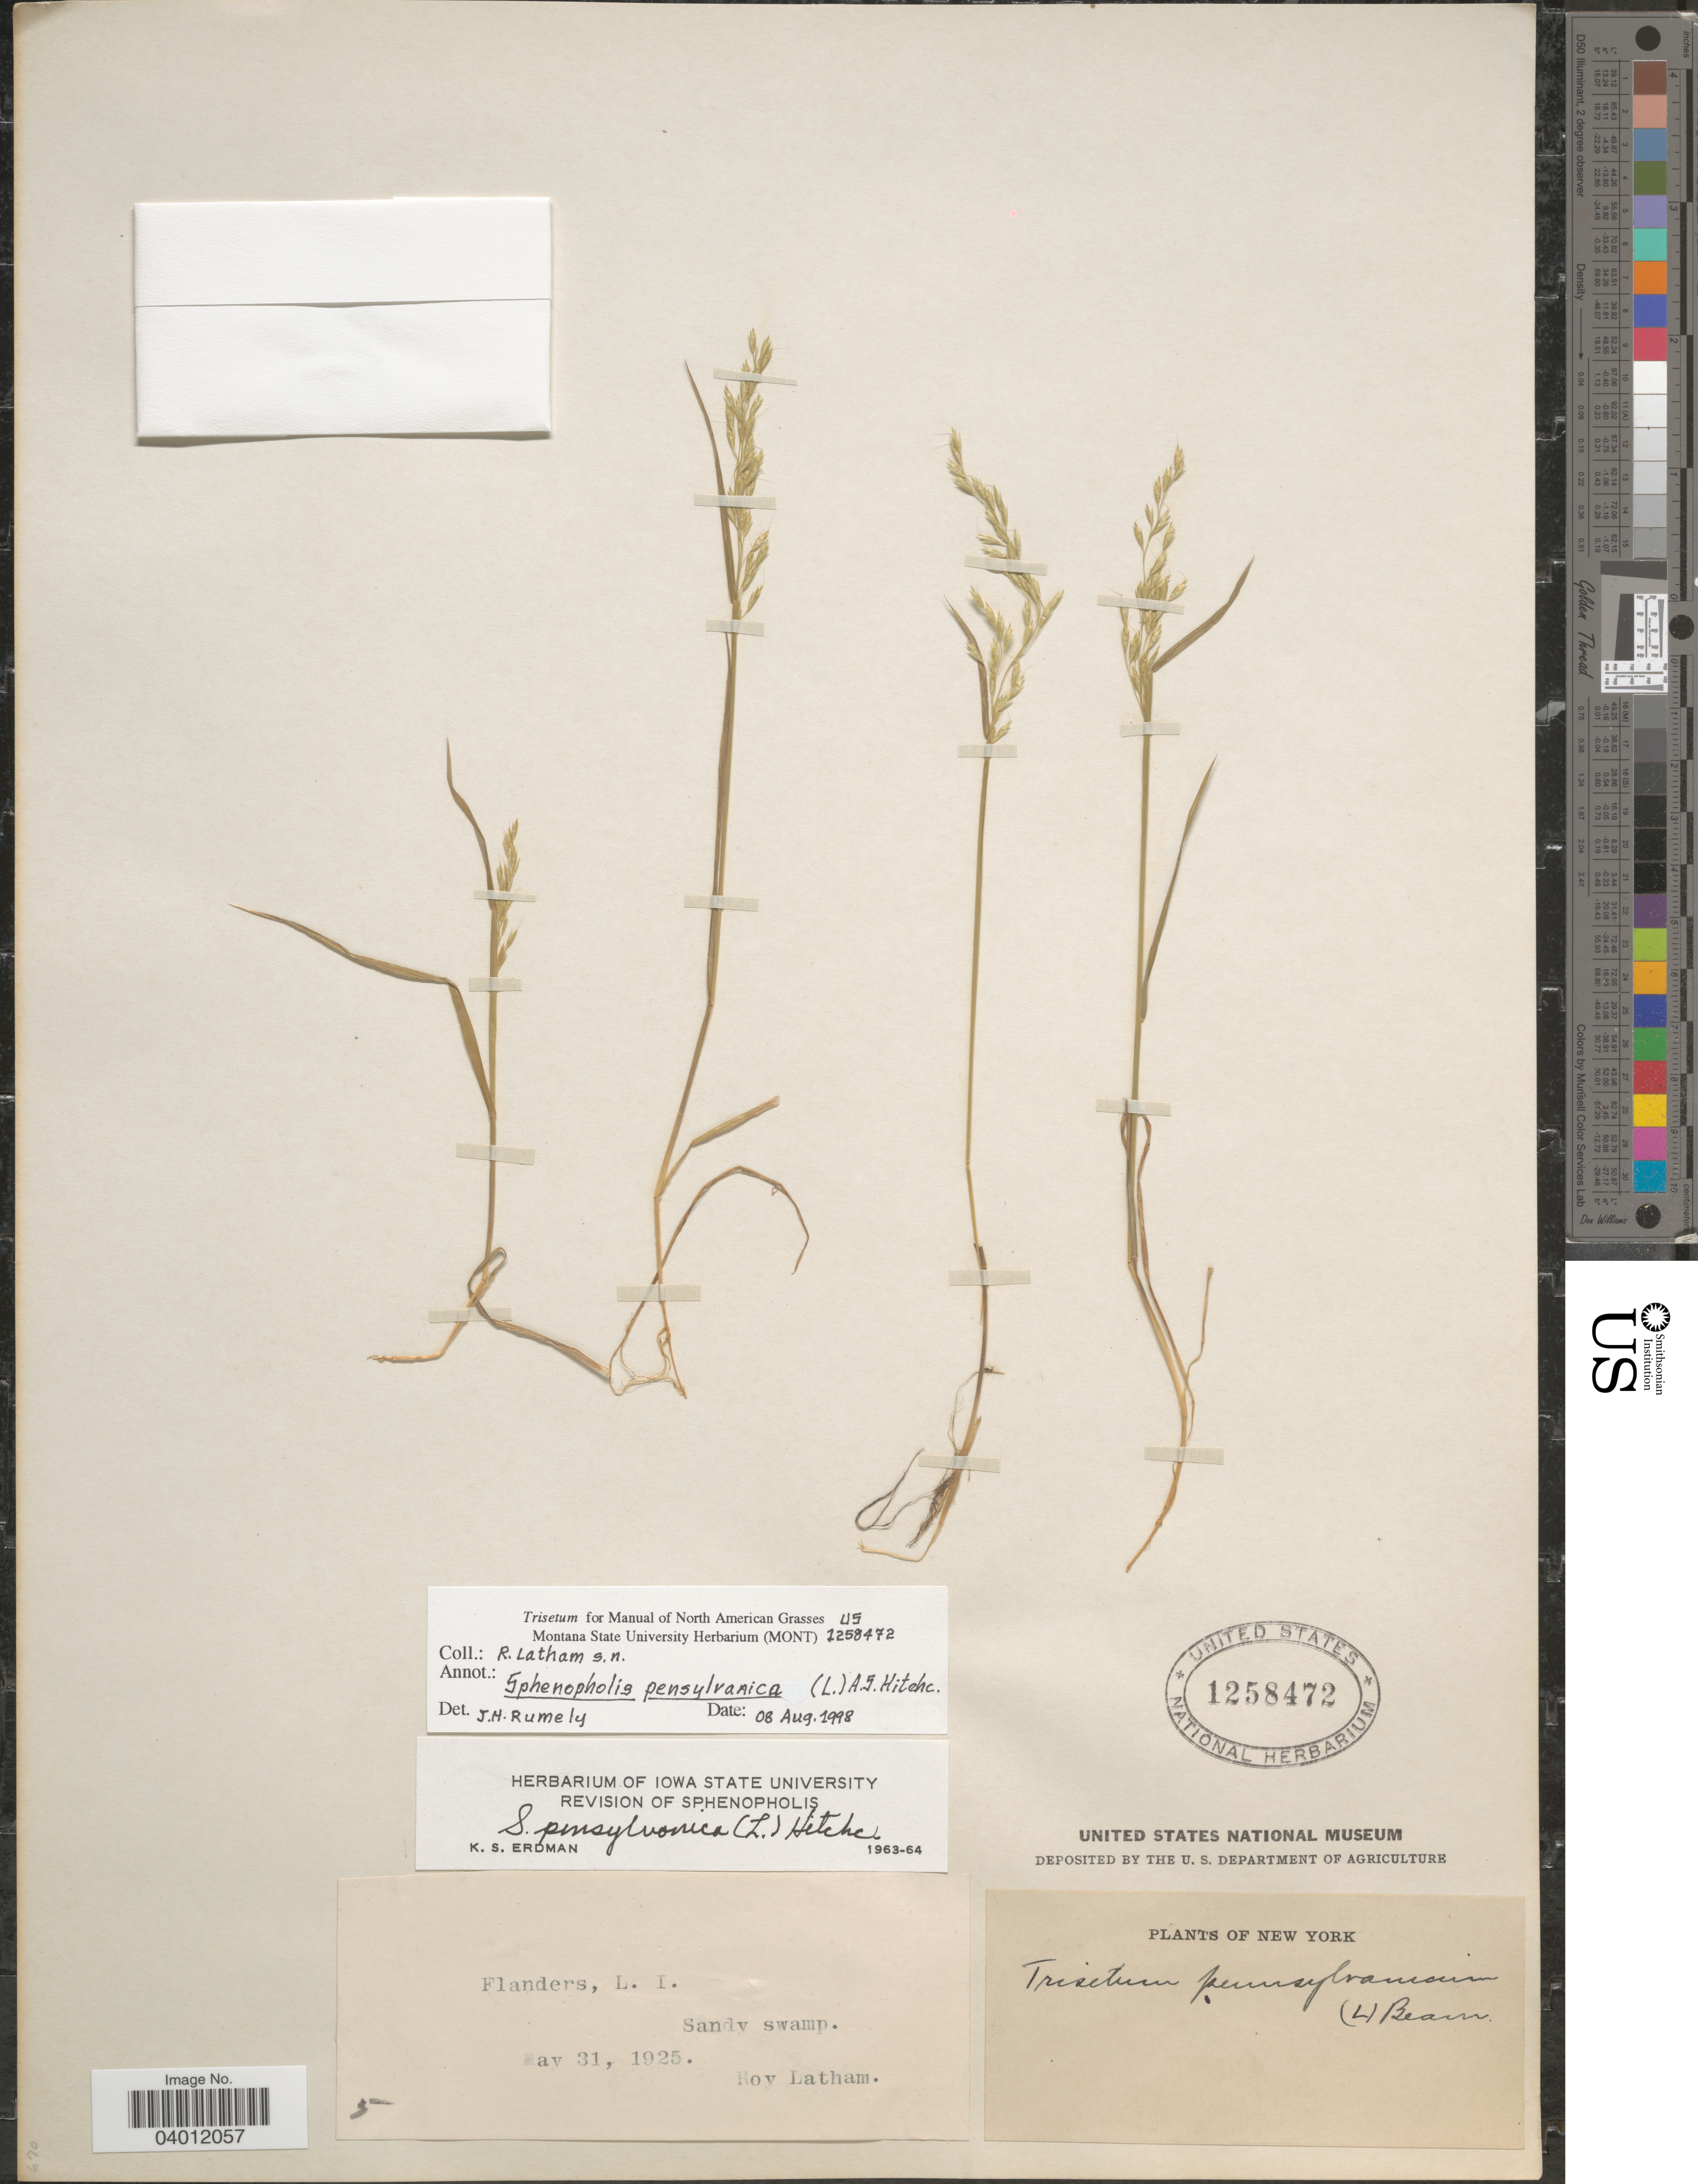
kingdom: Plantae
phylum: Tracheophyta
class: Liliopsida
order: Poales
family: Poaceae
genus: Sphenopholis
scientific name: Sphenopholis pensylvanica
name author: (L.) Hitchc.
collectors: R. Latham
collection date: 1925-05-31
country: United States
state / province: New York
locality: Flanders, L.I.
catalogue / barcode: US 1258472